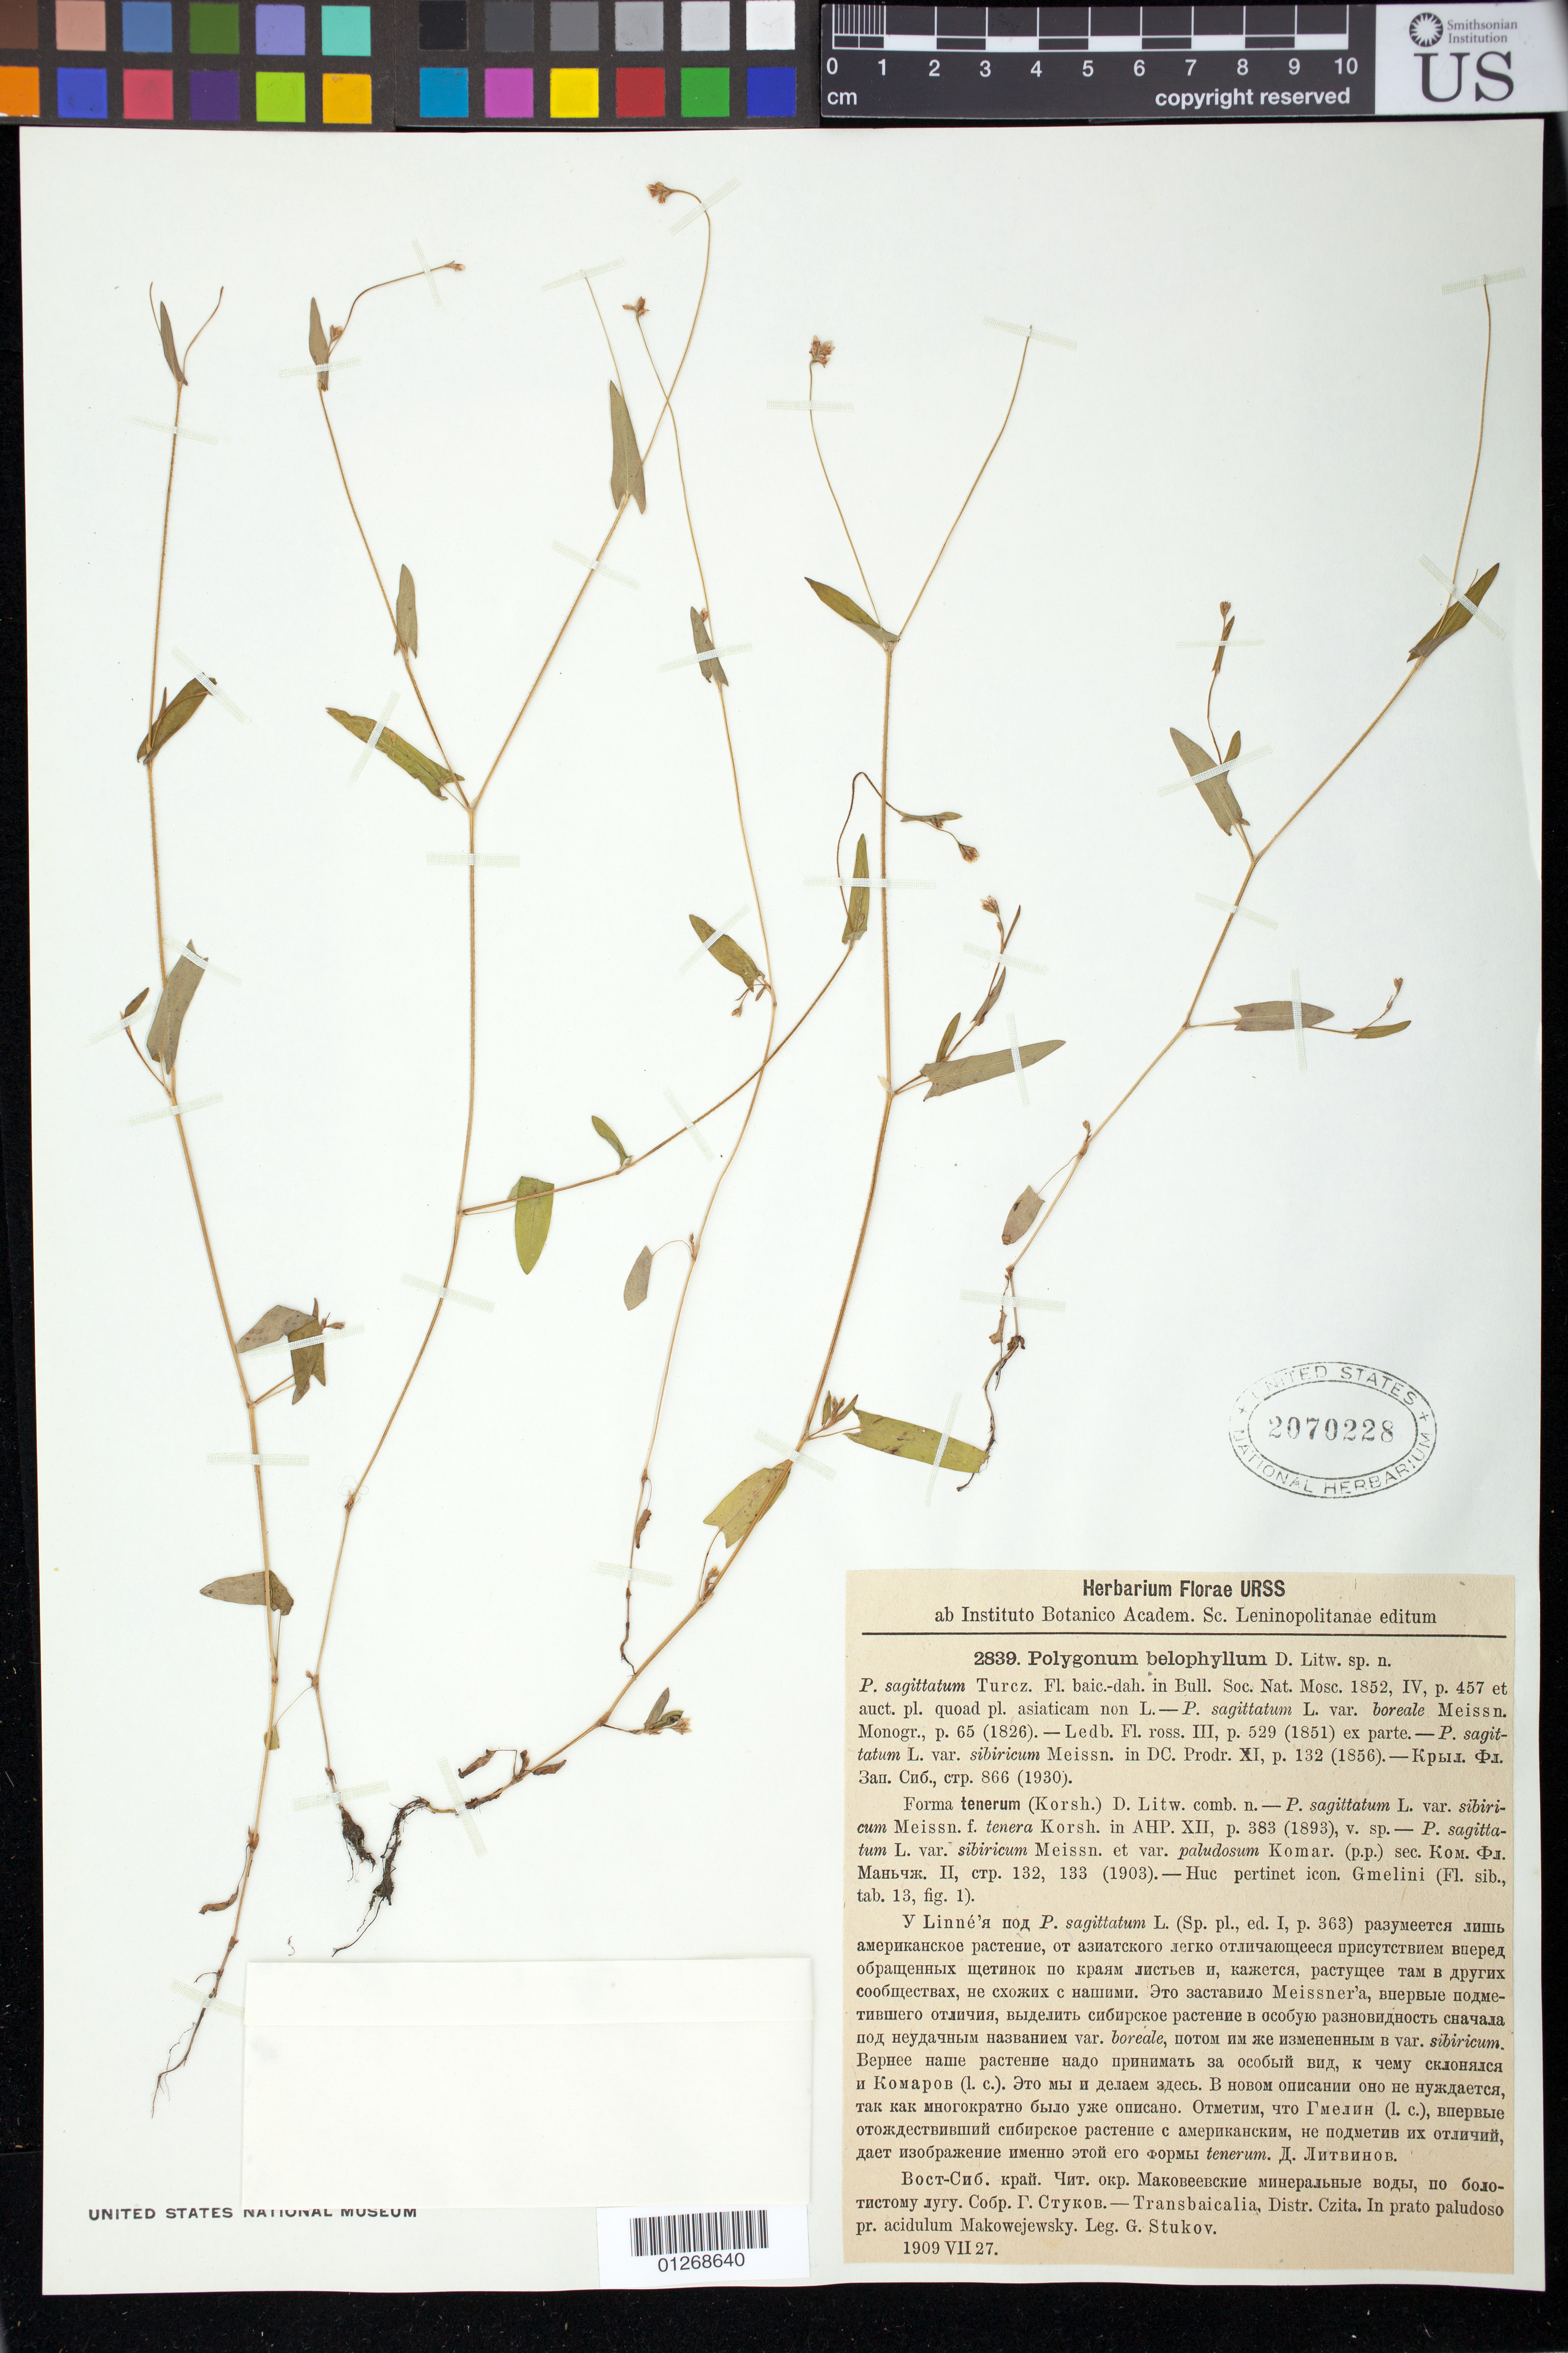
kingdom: Plantae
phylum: Tracheophyta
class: Magnoliopsida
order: Caryophyllales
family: Polygonaceae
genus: Polygonum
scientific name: Polygonum belophyllum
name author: Litv.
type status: Isolectotype; Type Collection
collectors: G. Stukov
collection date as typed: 1909 VII 27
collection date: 1909-07-27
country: Russian Federation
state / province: Zabaykalsky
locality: Transbaicalia, Distr. Czita. In prato paludoso pr. acidulum Makowejewsky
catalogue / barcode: US 2070228